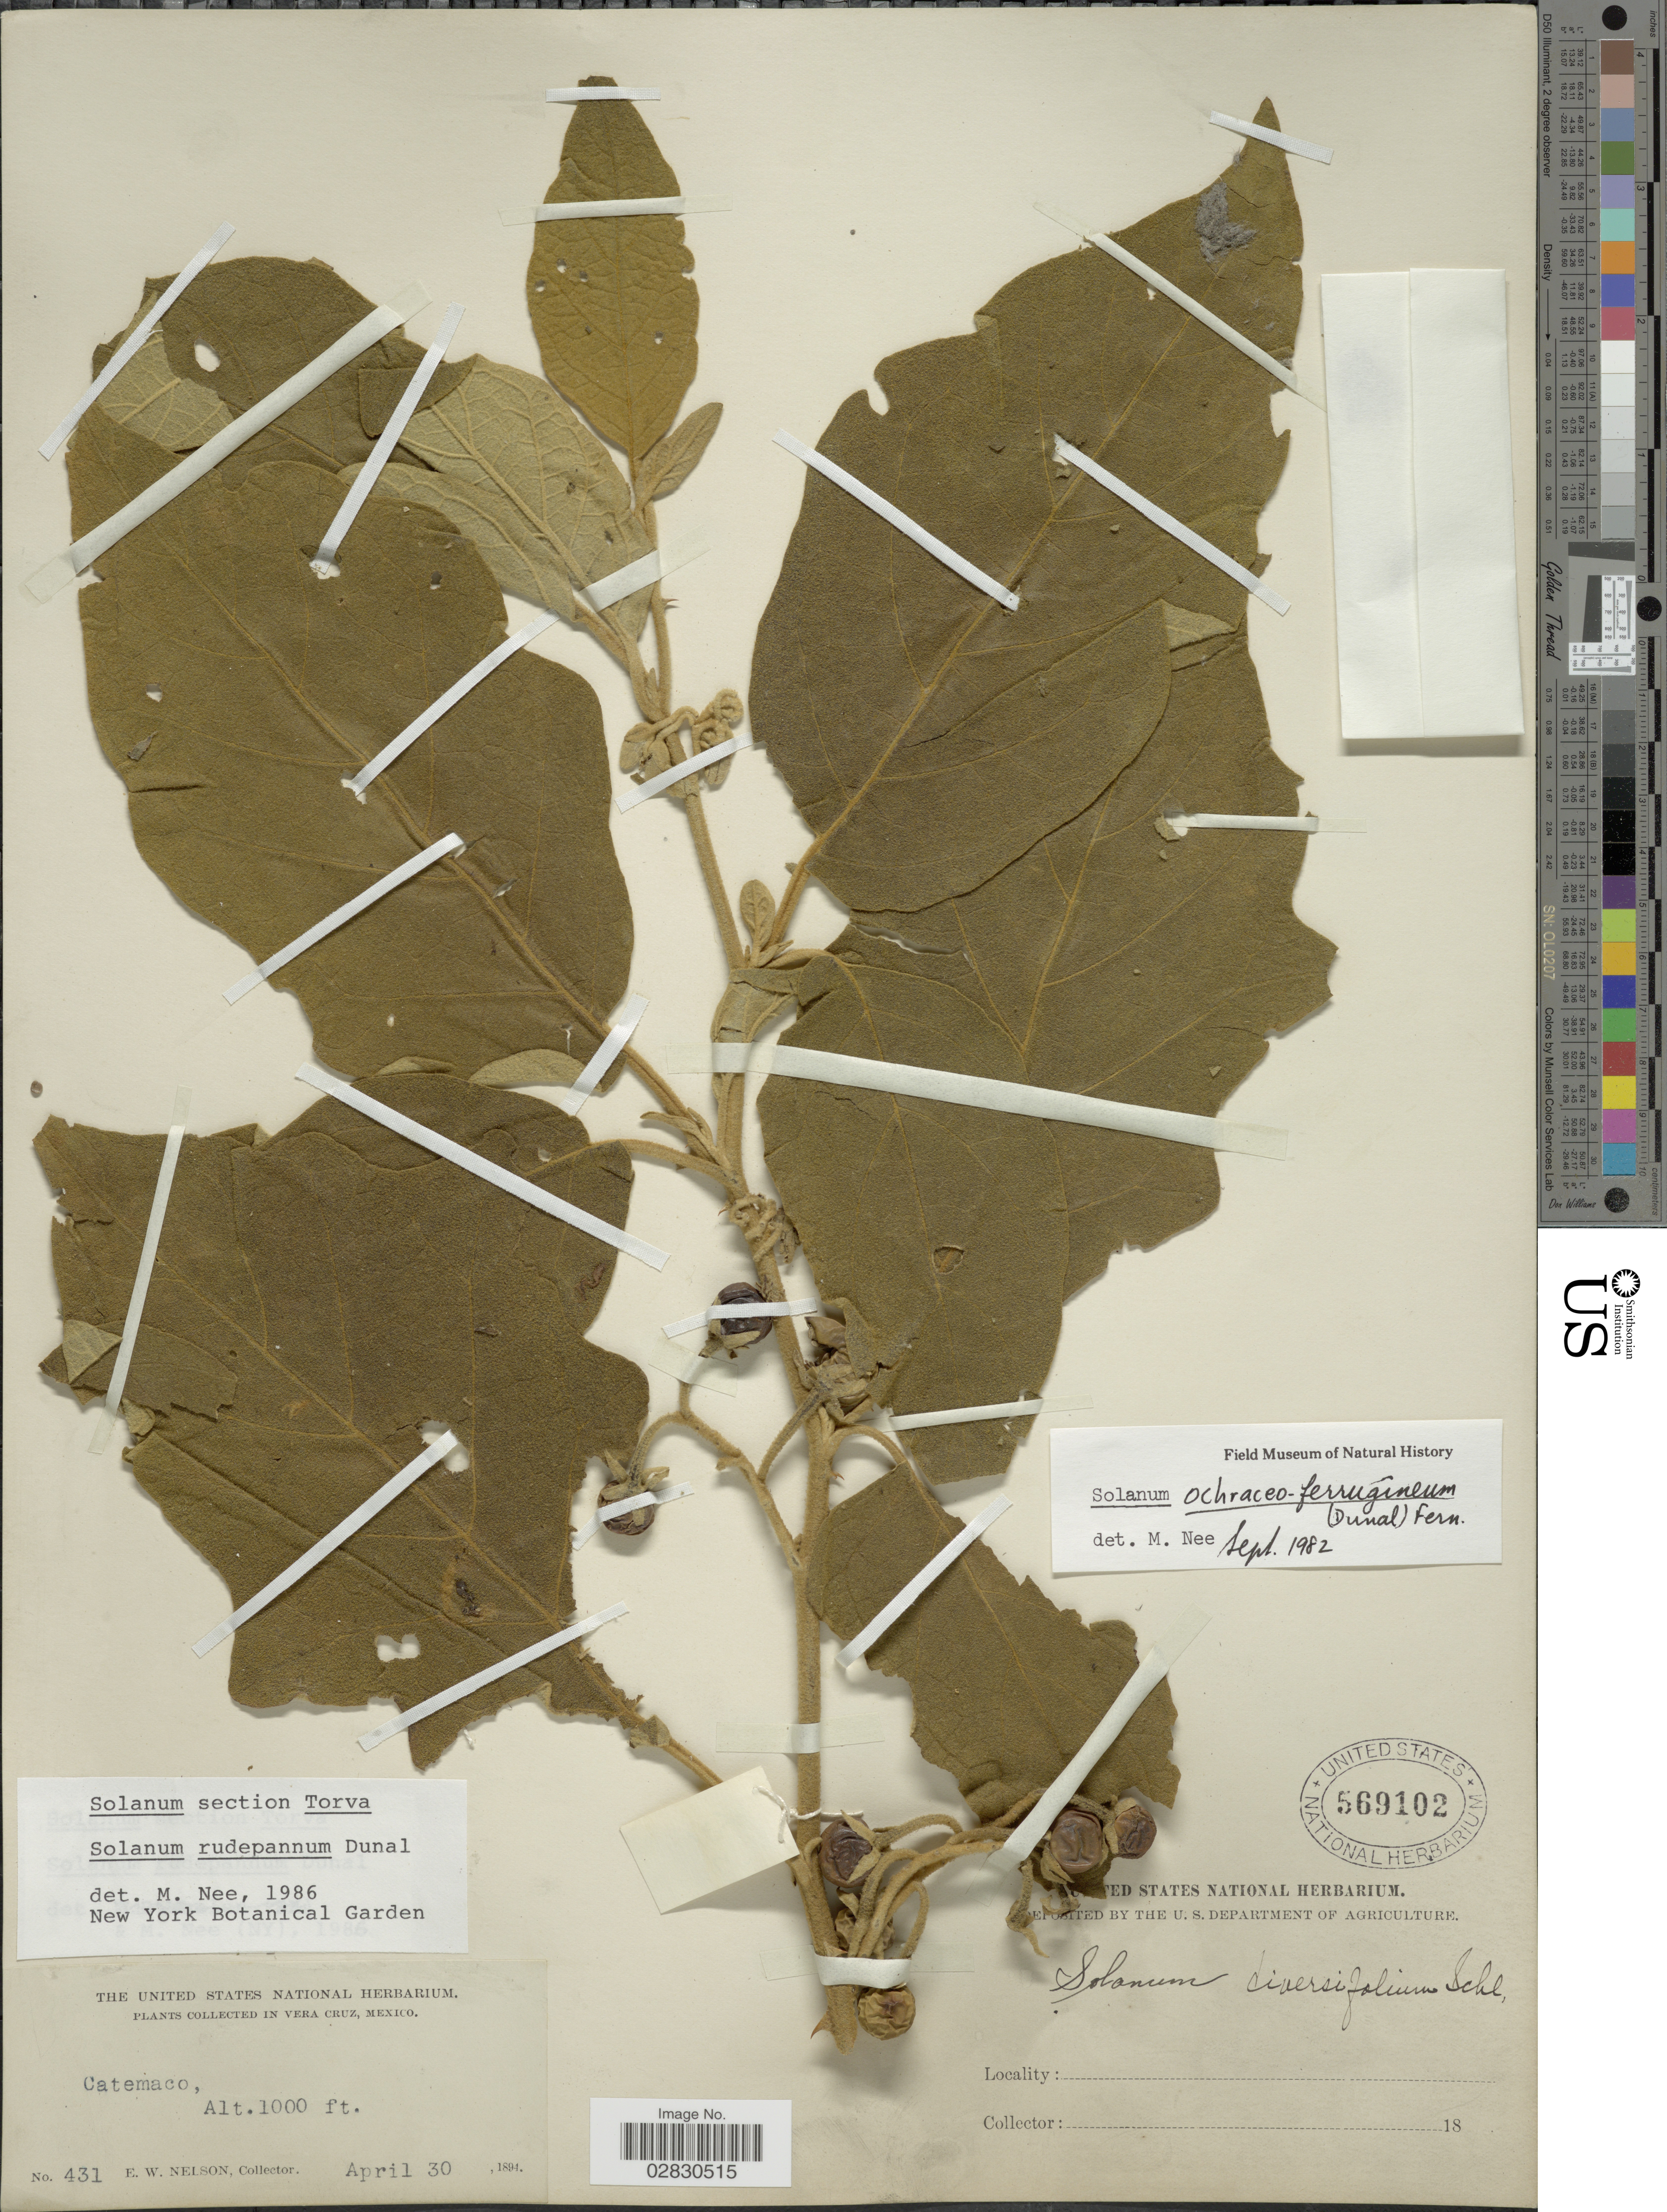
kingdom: Plantae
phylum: Tracheophyta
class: Magnoliopsida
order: Solanales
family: Solanaceae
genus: Solanum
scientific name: Solanum rudepannum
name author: Dunal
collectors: E. W. Nelson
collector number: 431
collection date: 1894-04-30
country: Mexico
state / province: Veracruz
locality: Vera Cruz. Catemaco.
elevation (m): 305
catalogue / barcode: US 569102